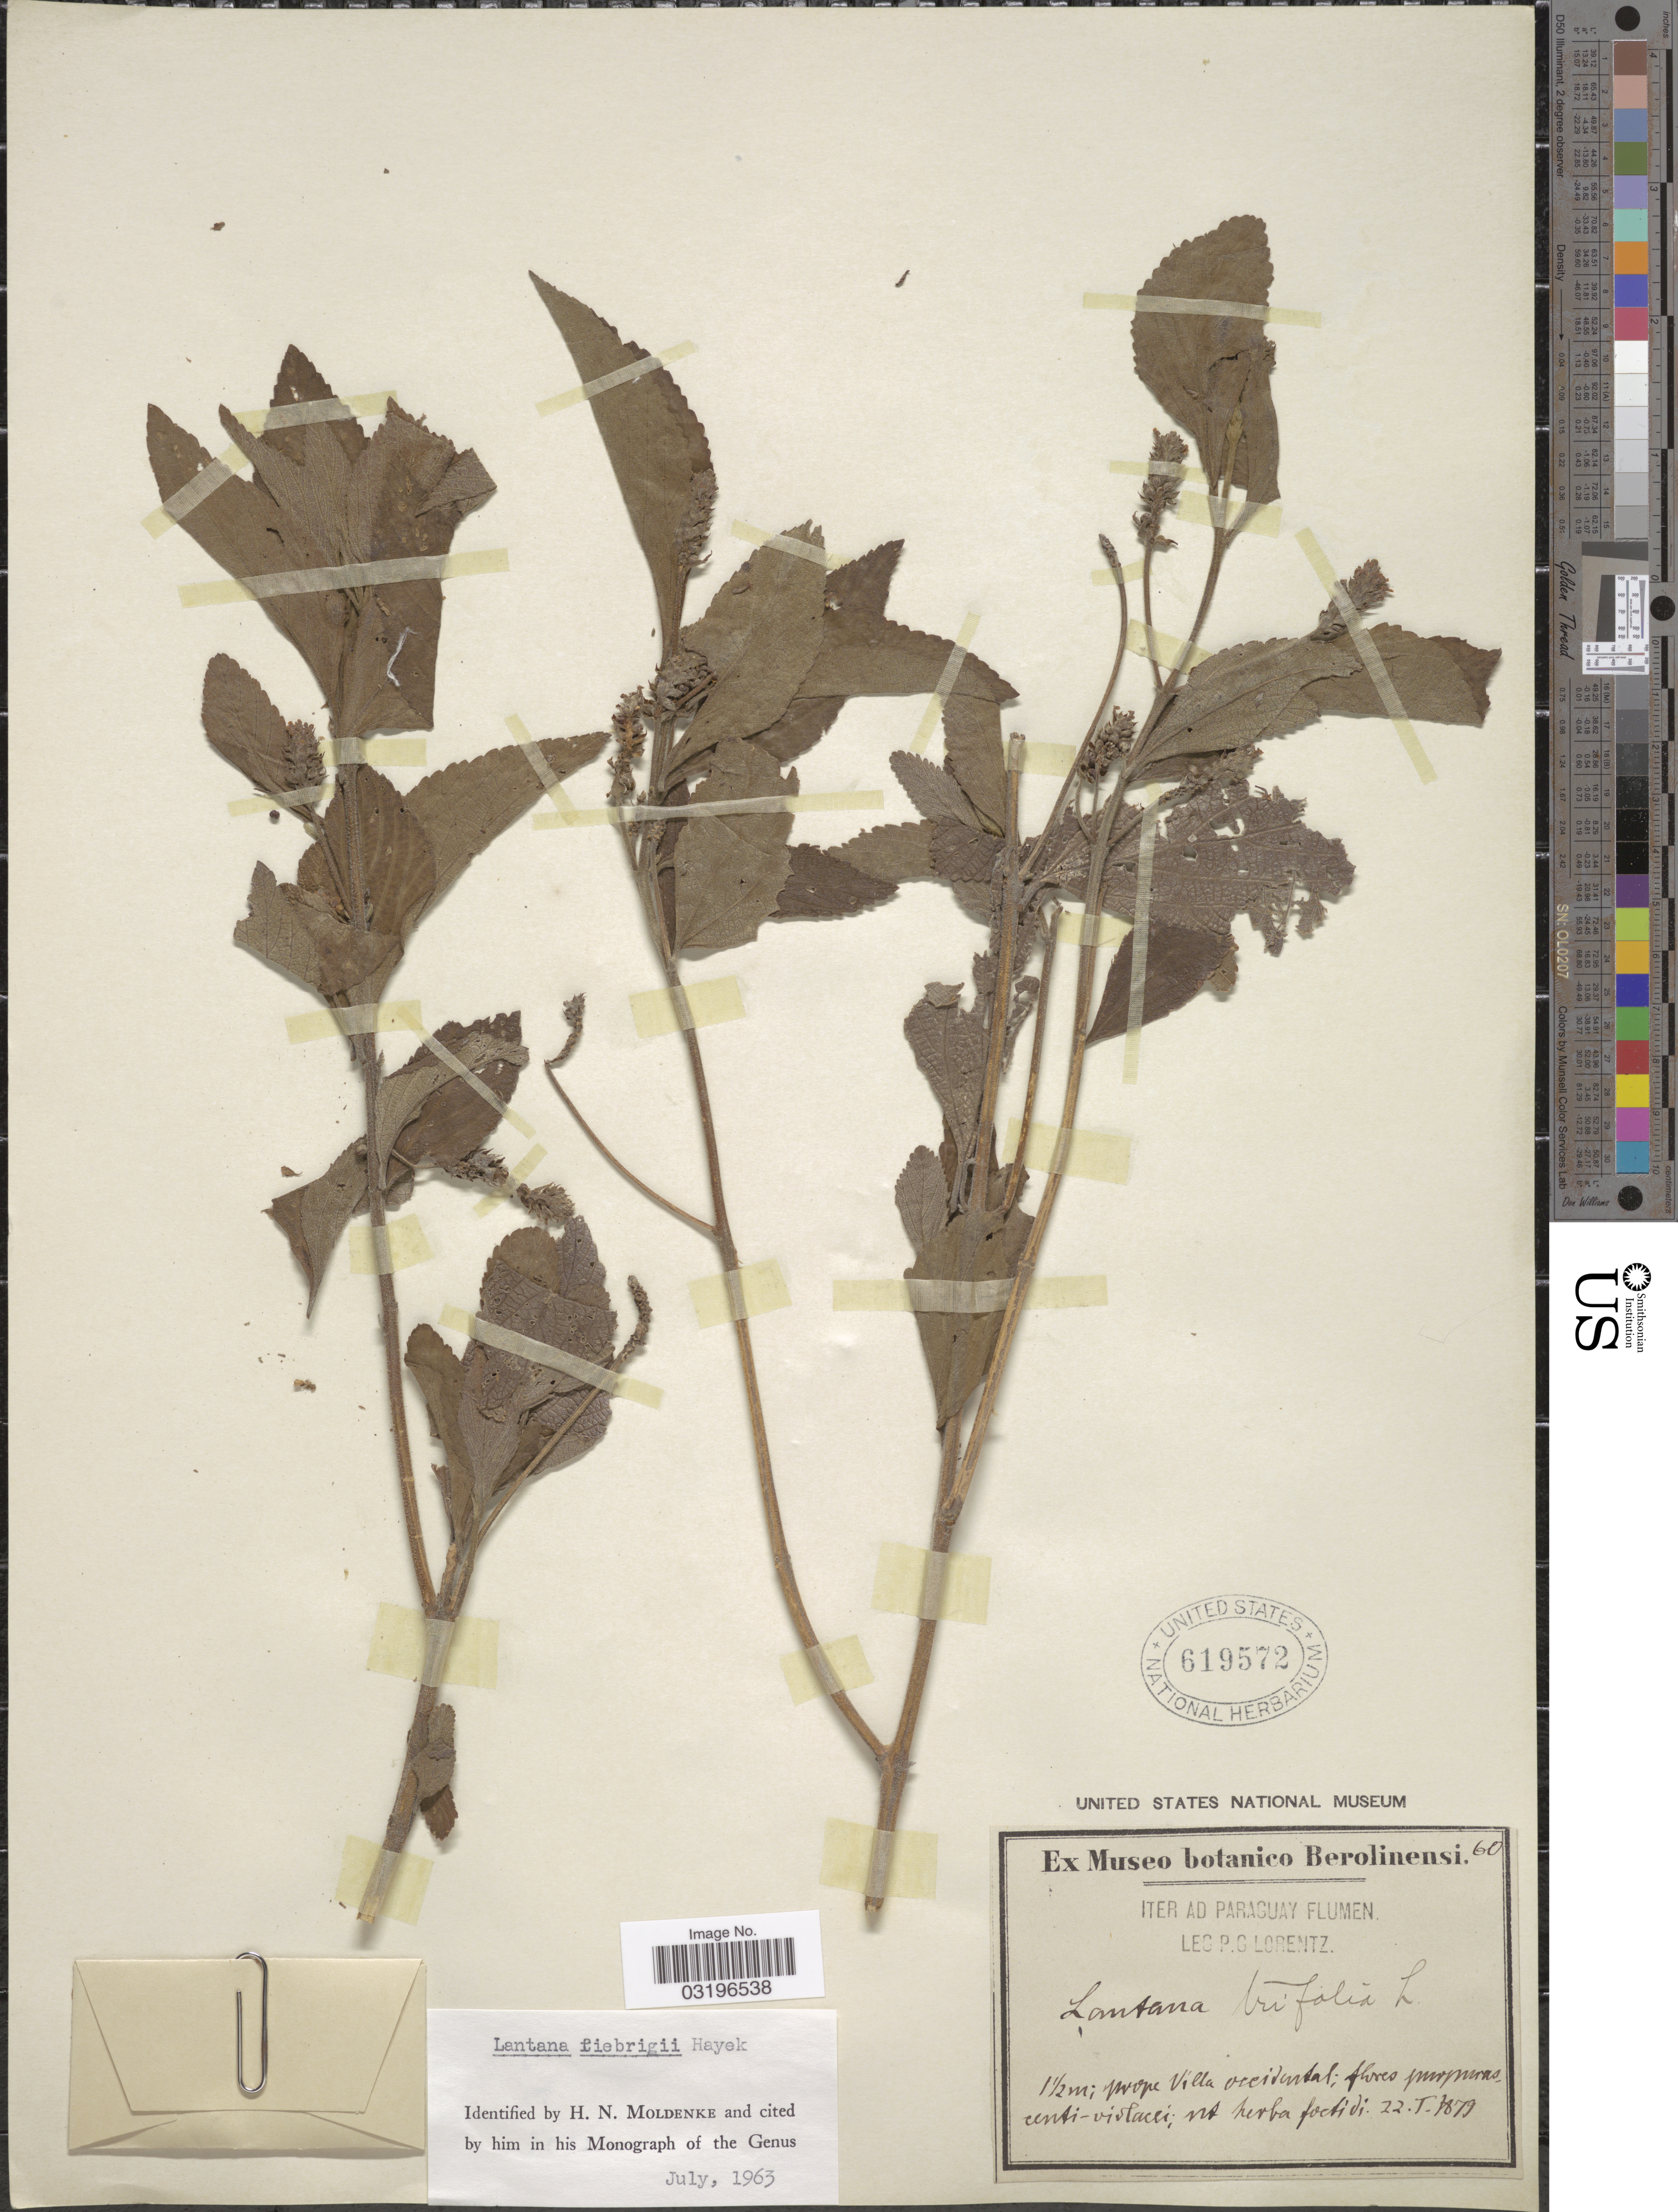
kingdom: Plantae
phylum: Tracheophyta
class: Magnoliopsida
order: Lamiales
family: Verbenaceae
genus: Lantana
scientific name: Lantana fiebrigii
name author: Hayek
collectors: P. G. Lorentz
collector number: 60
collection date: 1879-01-22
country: Paraguay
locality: Prope Villa occidental.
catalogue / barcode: US 619572